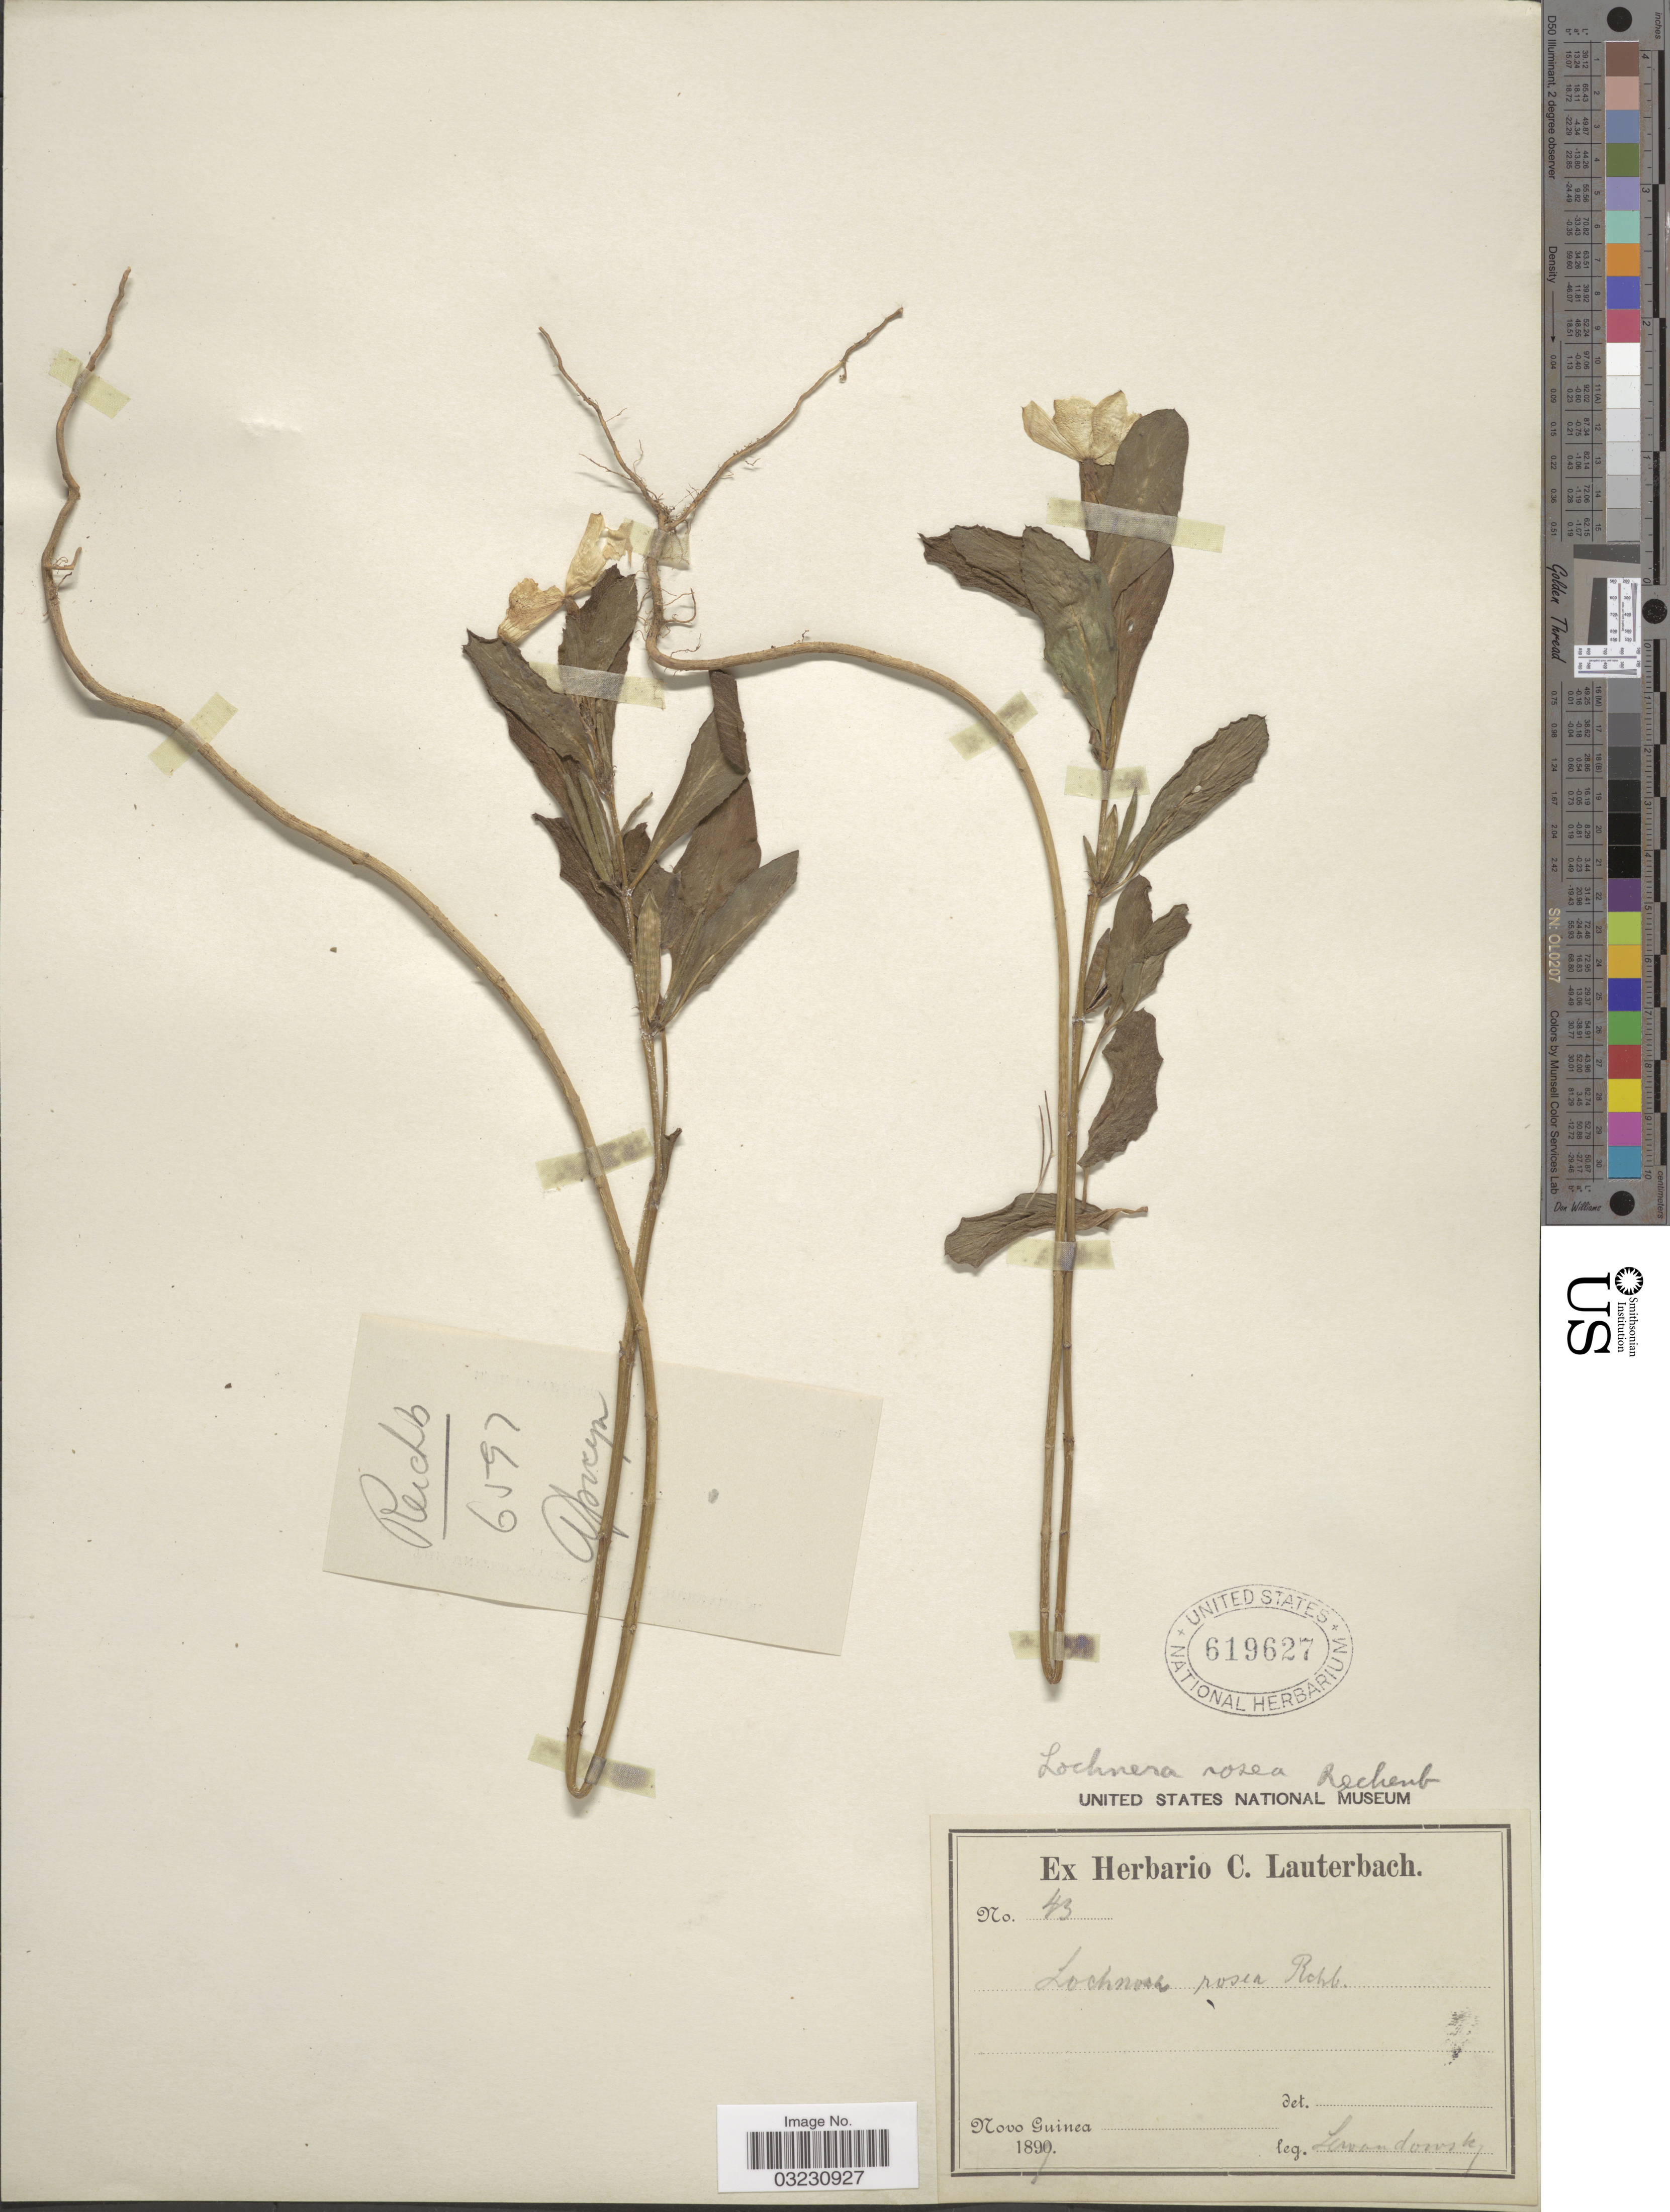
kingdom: Plantae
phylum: Tracheophyta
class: Magnoliopsida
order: Gentianales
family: Apocynaceae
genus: Catharanthus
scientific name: Catharanthus roseus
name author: (L.) G. Don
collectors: -. Lewandowsky & Reichb.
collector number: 43/6597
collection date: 1897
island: New Guinea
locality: Novo Guinea. Apoepa [interpreted] [unsure placement].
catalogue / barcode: US 619627